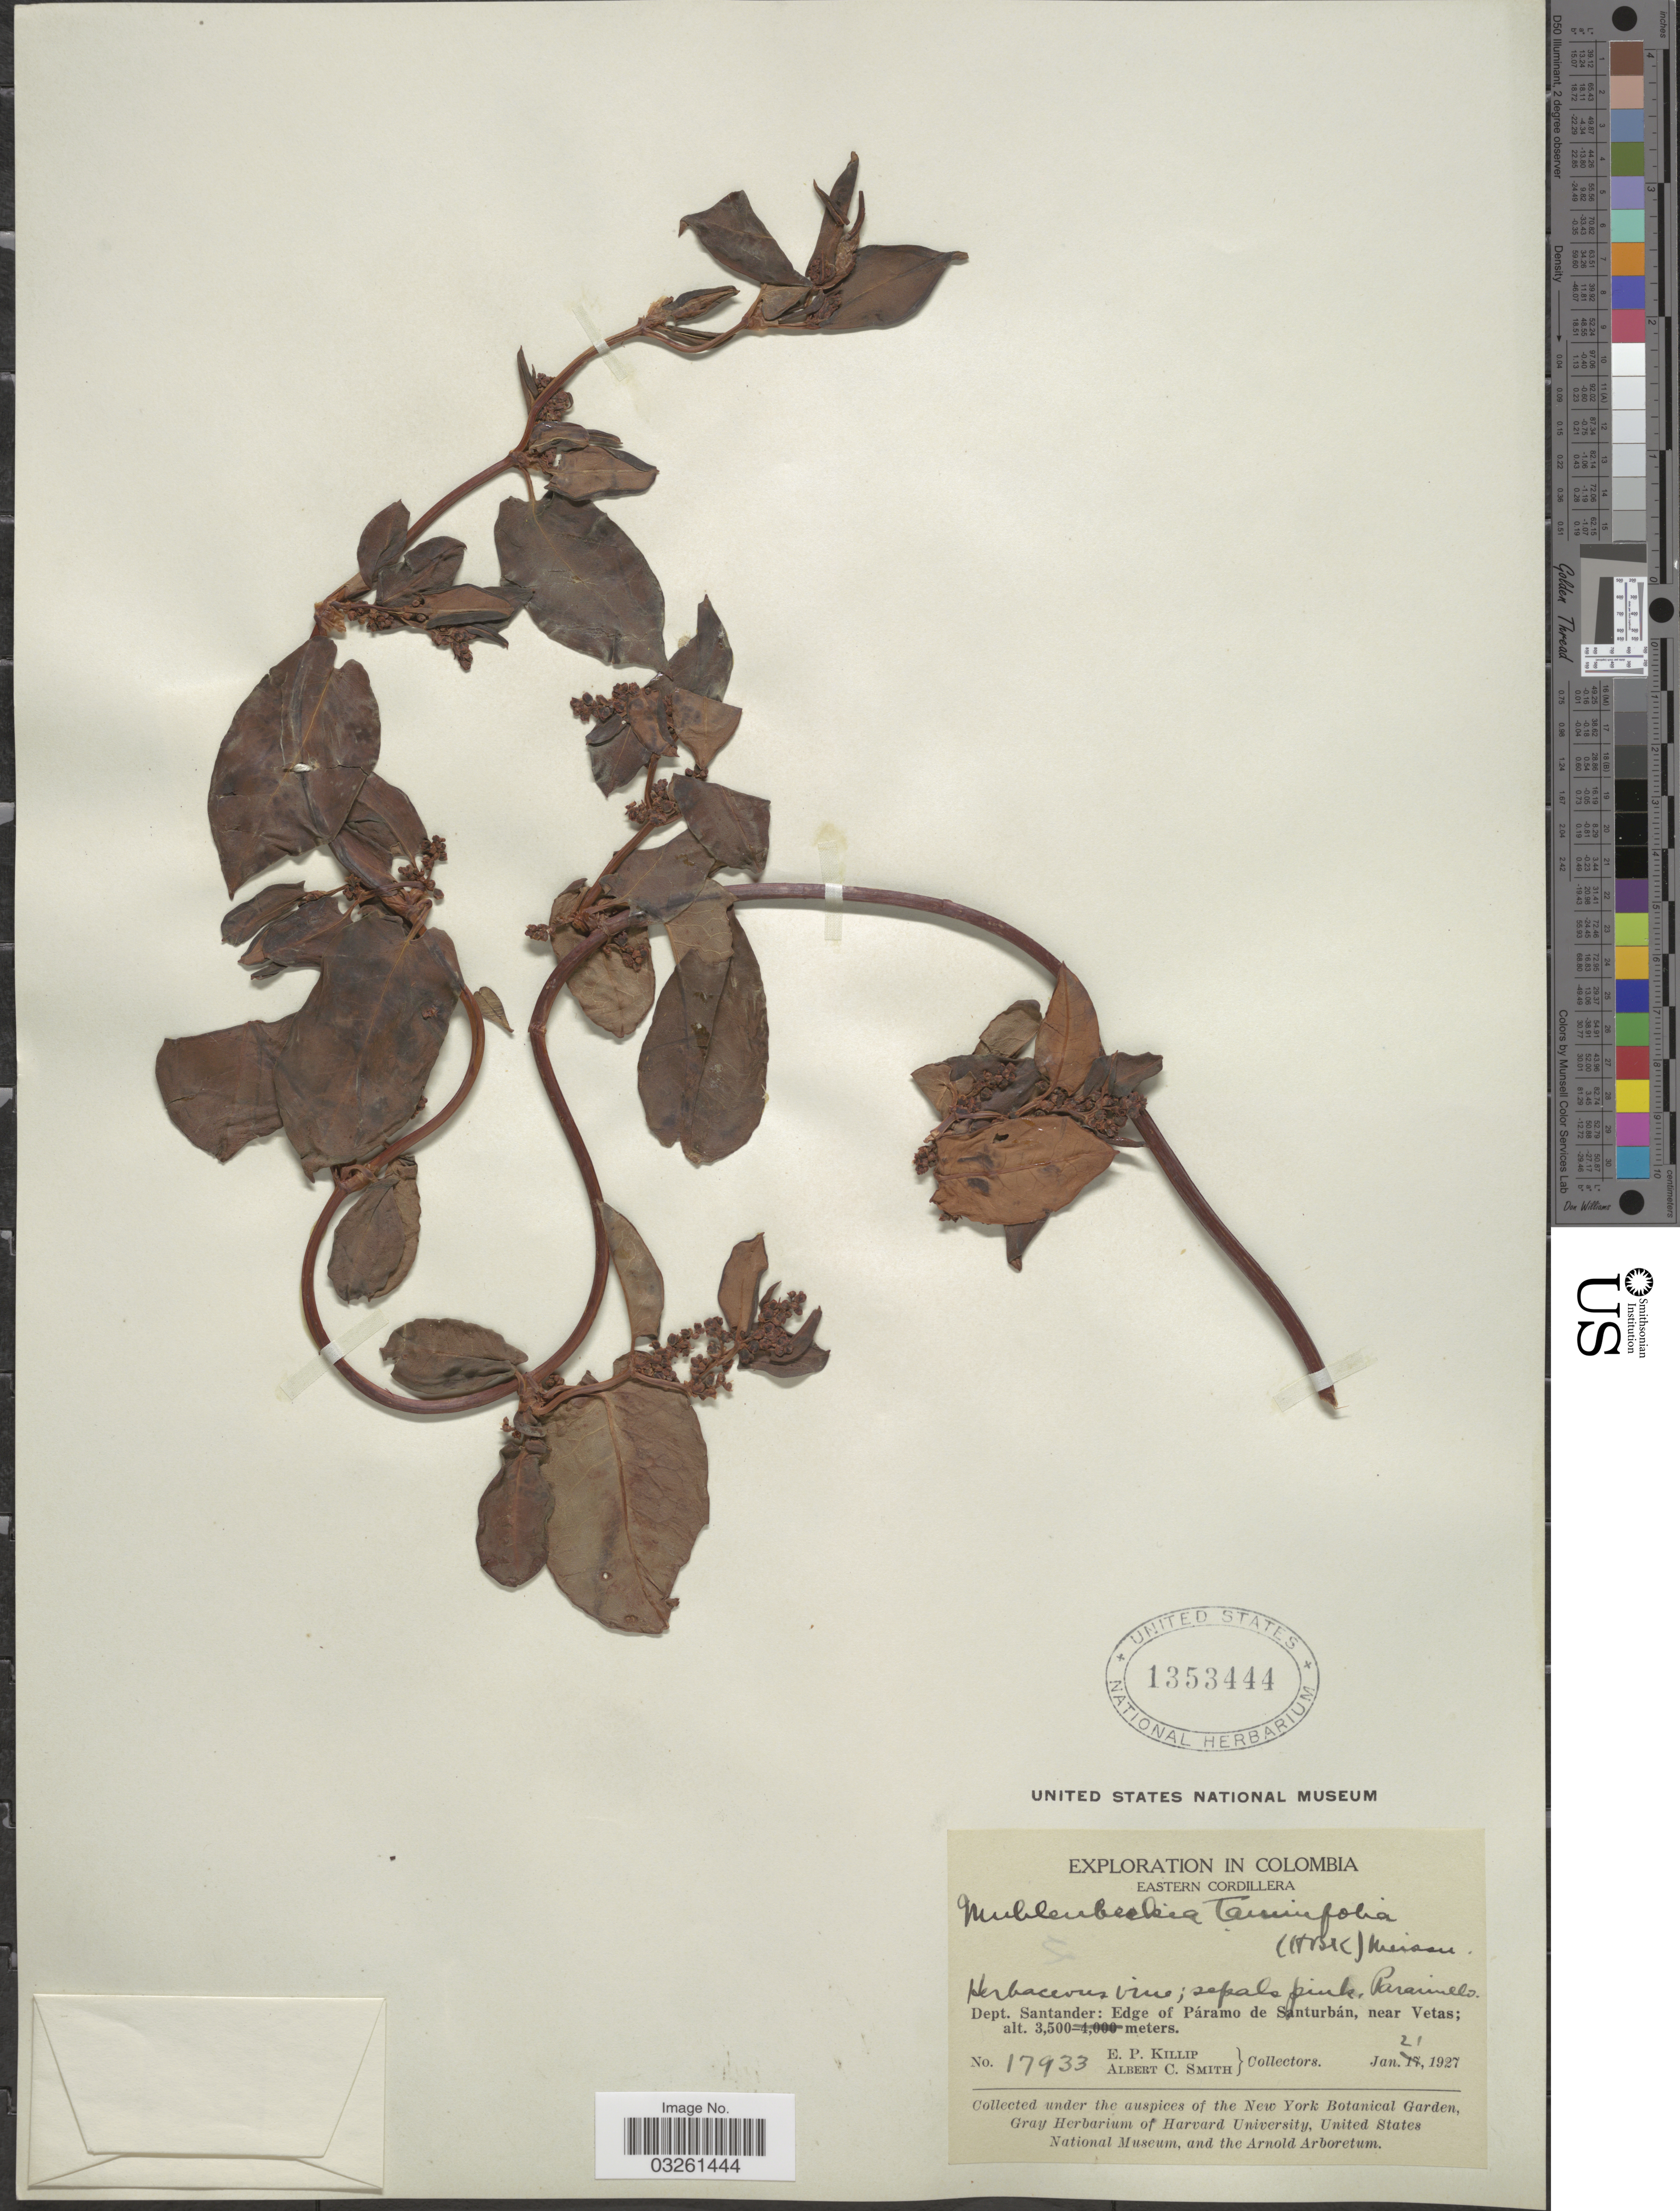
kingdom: Plantae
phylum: Tracheophyta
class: Magnoliopsida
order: Caryophyllales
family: Polygonaceae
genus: Muehlenbeckia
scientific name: Muehlenbeckia tamnifolia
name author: (Kunth) Meisn.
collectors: E. P. Killip & A. C. Smith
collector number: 17933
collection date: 1927-01-21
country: Colombia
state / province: Santander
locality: Eastern Cordillera, Dept. Santander: Edge of Páramo de Santurbán, near Vetas.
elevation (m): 3500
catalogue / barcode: US 1353444